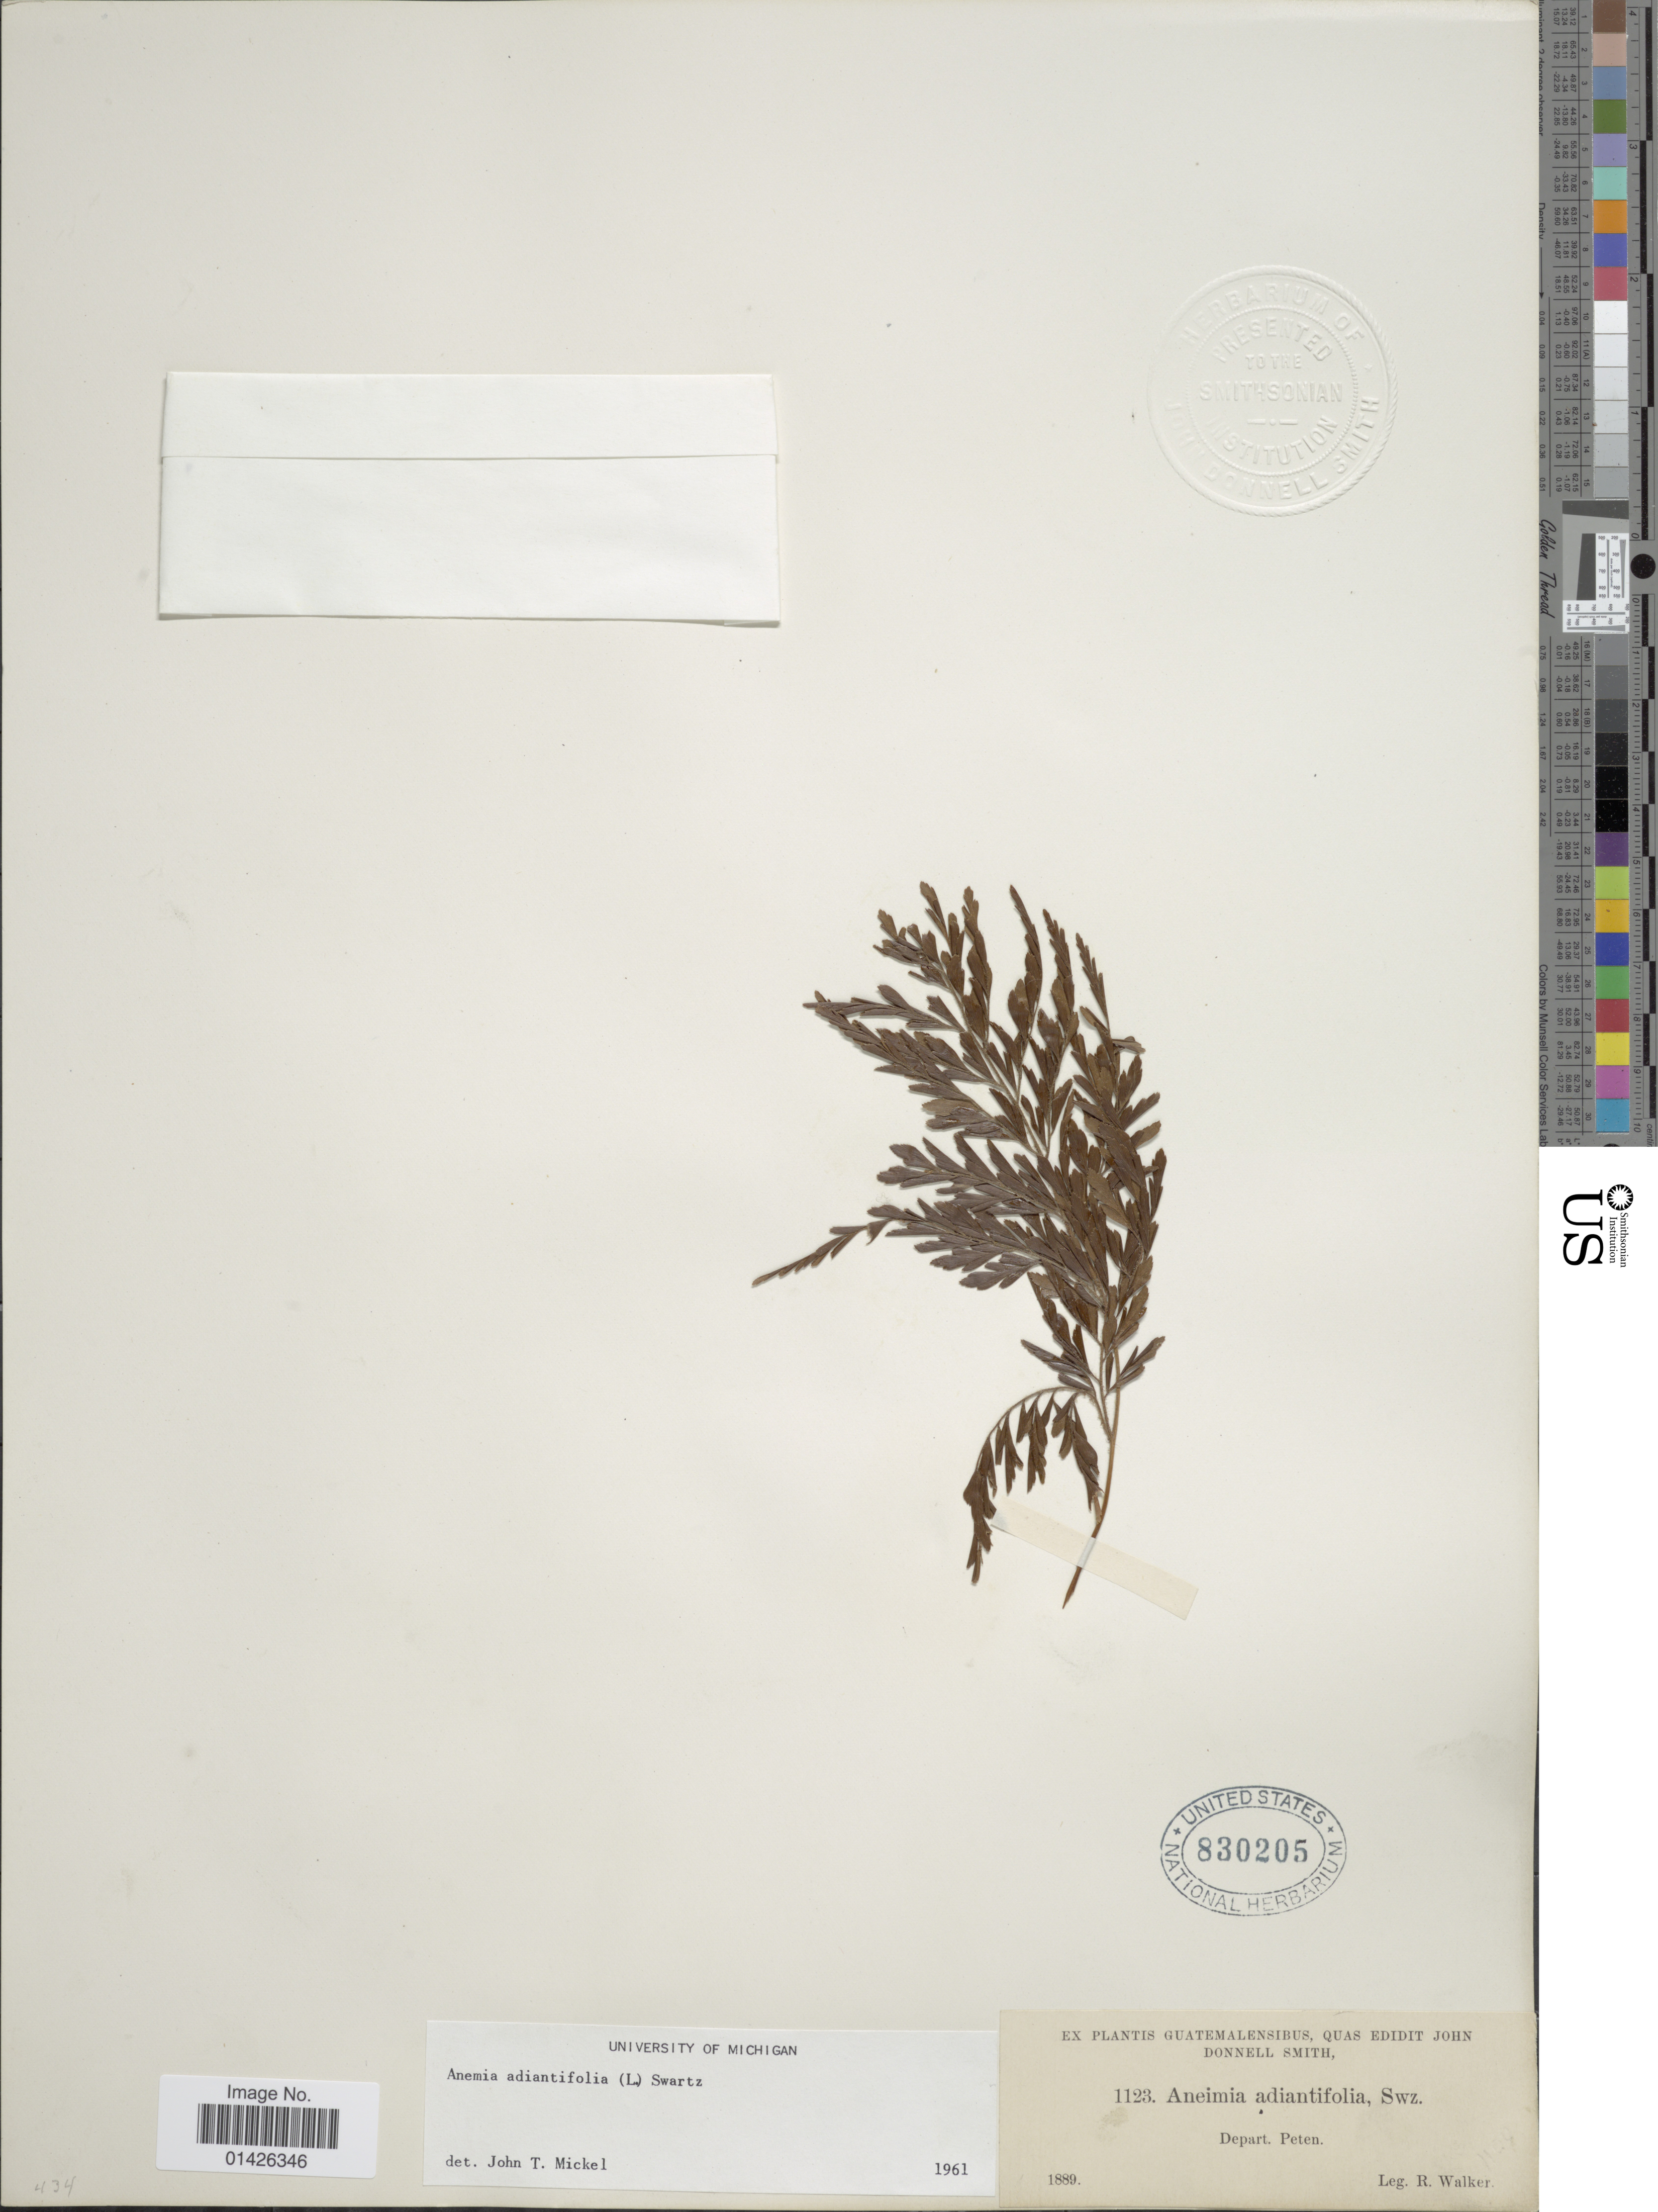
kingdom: Plantae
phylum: Tracheophyta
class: Polypodiopsida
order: Schizaeales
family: Anemiaceae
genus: Anemia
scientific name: Anemia adiantifolia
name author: (L.) Sw.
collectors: R. Walker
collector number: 1123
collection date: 1889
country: Guatemala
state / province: El Petén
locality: Depart Peten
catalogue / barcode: US 830205